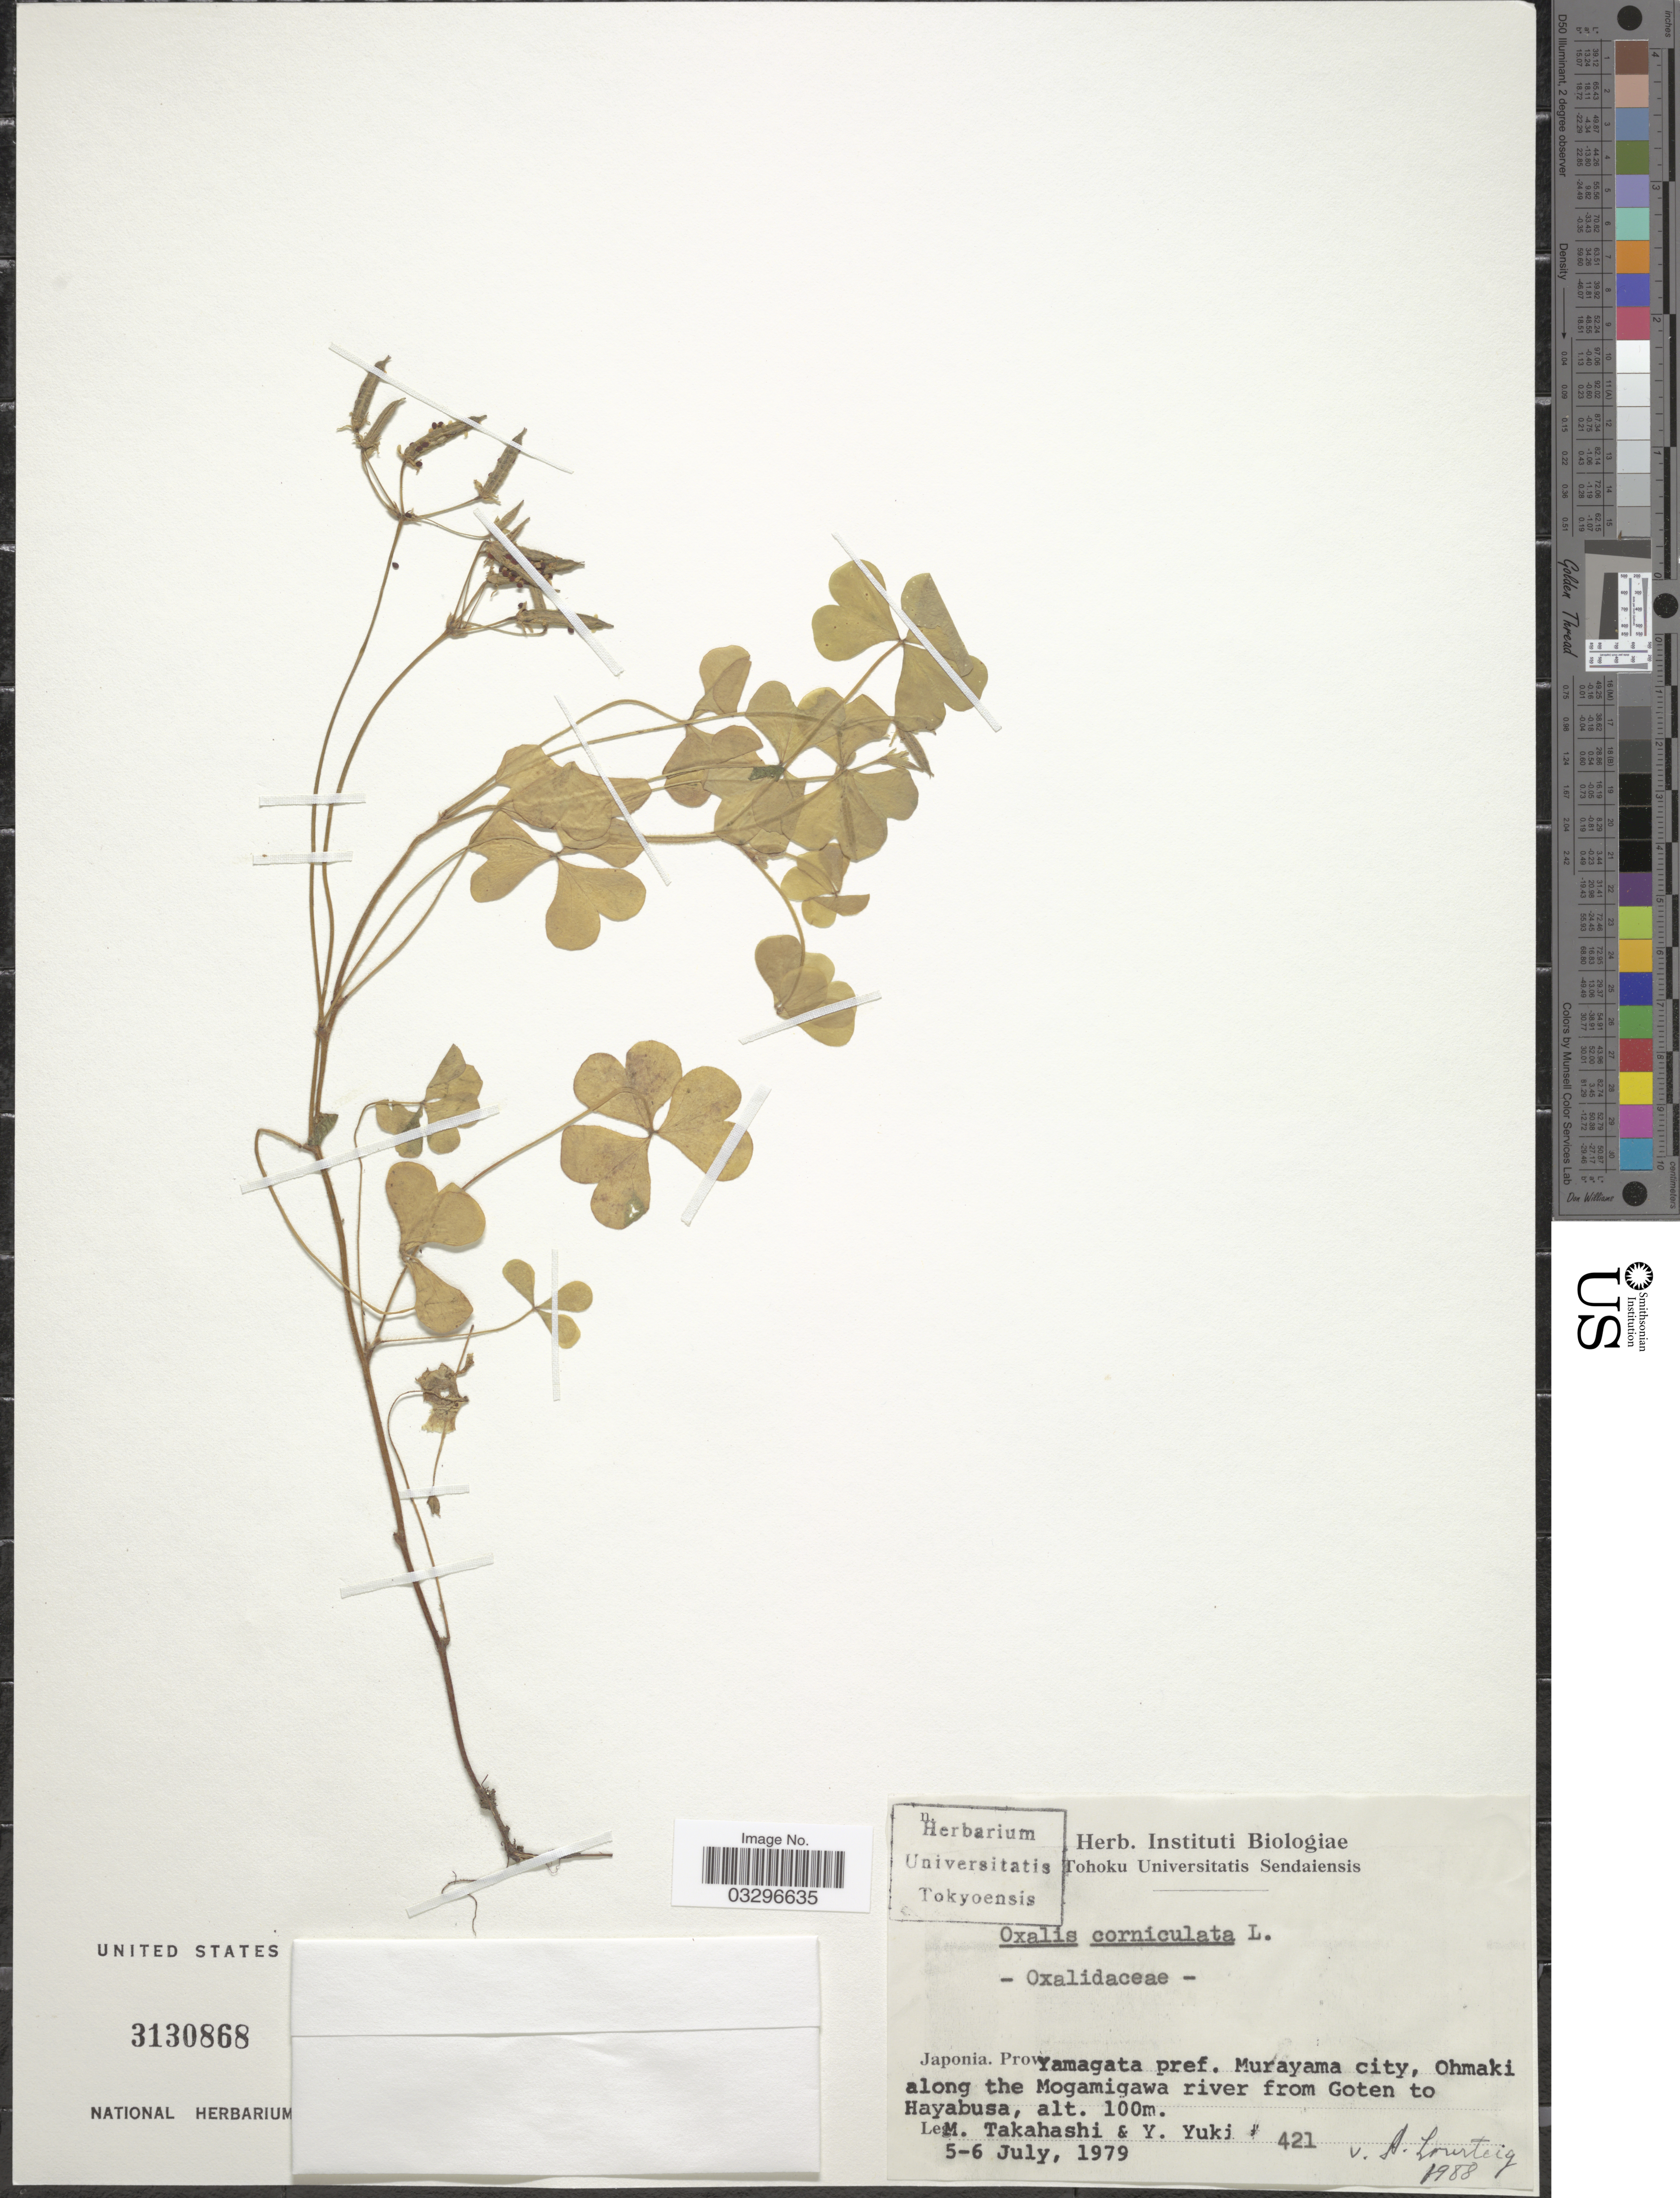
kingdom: Plantae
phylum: Tracheophyta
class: Magnoliopsida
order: Oxalidales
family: Oxalidaceae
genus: Oxalis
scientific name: Oxalis corniculata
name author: L.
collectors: M. Takahashi & Y. Yuki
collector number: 421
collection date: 1979-07-05/1979-07-06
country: Japan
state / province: Yamagata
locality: Japonia. Prov. Yamagata Pref. Murayama city, Ohmaki along the Mogamigawa river from Goten to Hayabusa.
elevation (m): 100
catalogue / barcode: US 3130868